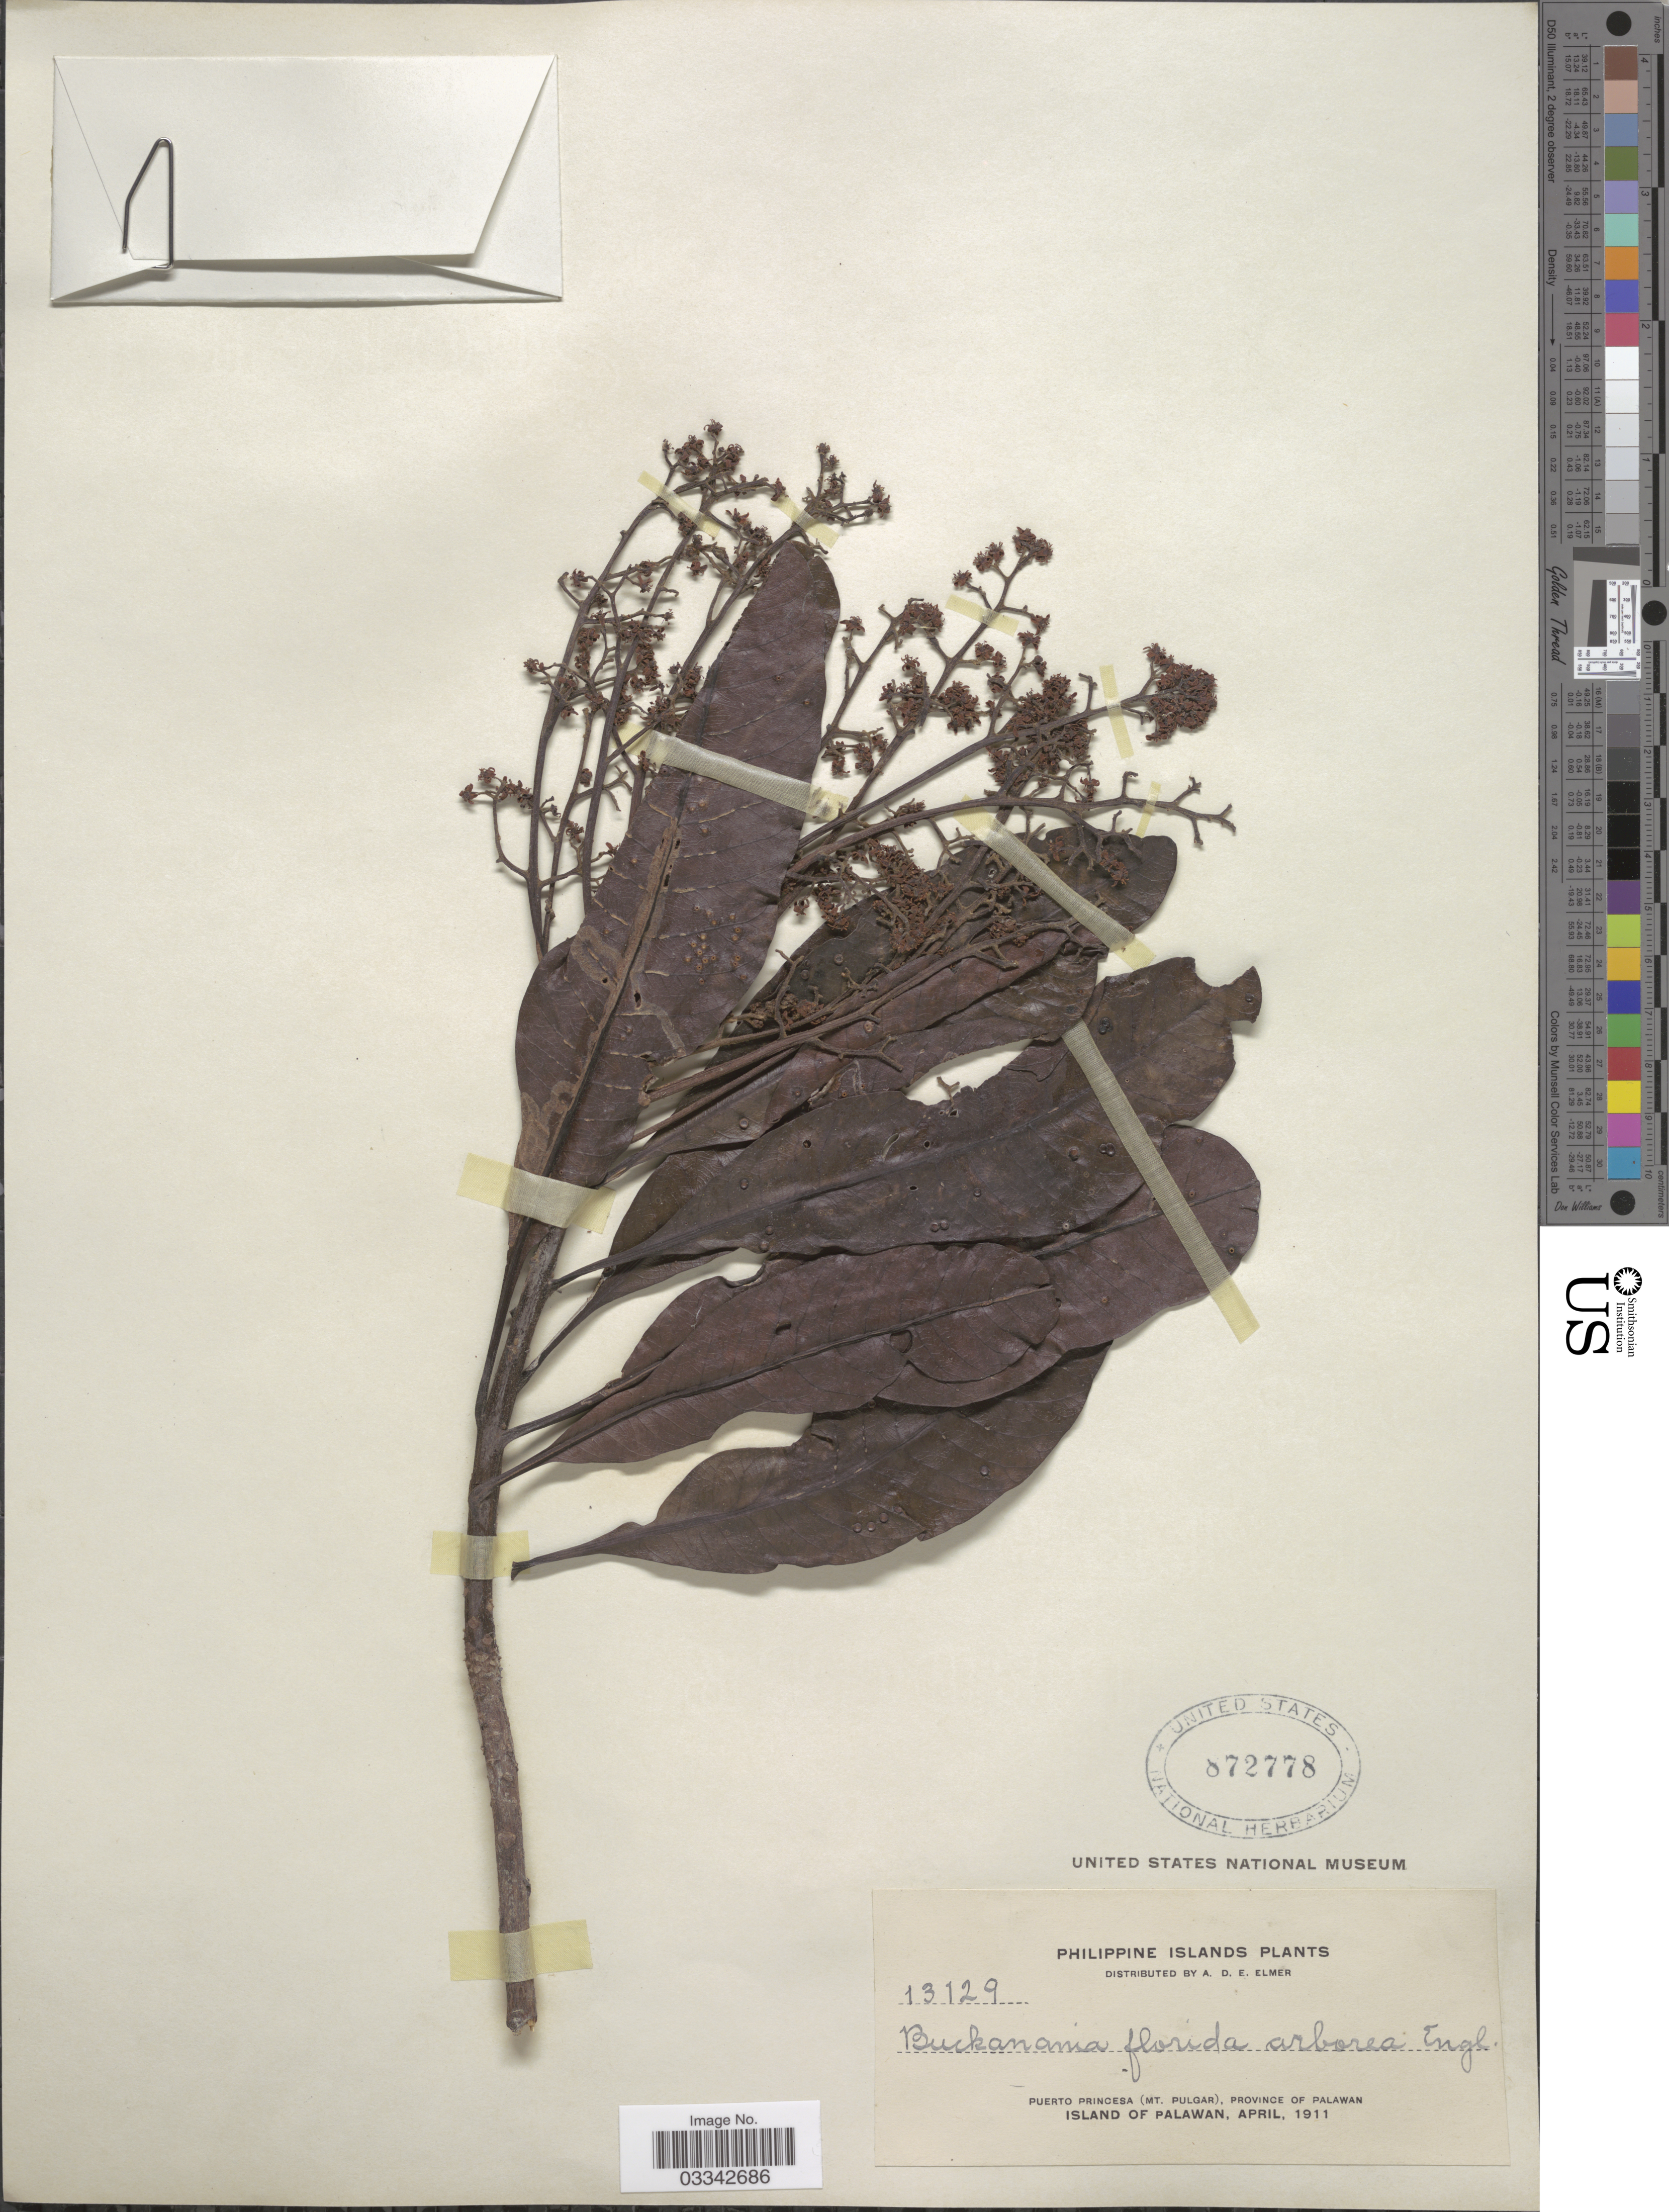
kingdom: Plantae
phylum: Tracheophyta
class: Magnoliopsida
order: Sapindales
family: Anacardiaceae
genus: Buchanania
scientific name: Buchanania arborescens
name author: (Blume) Blume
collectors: A. D. E. Elmer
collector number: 13129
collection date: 1911-04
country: Philippines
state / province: Mimaropa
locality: Philippine Islands. Puerto Princesa (Mt. Pulgar), Province of Palawan. Island of Palawan.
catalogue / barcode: US 872778